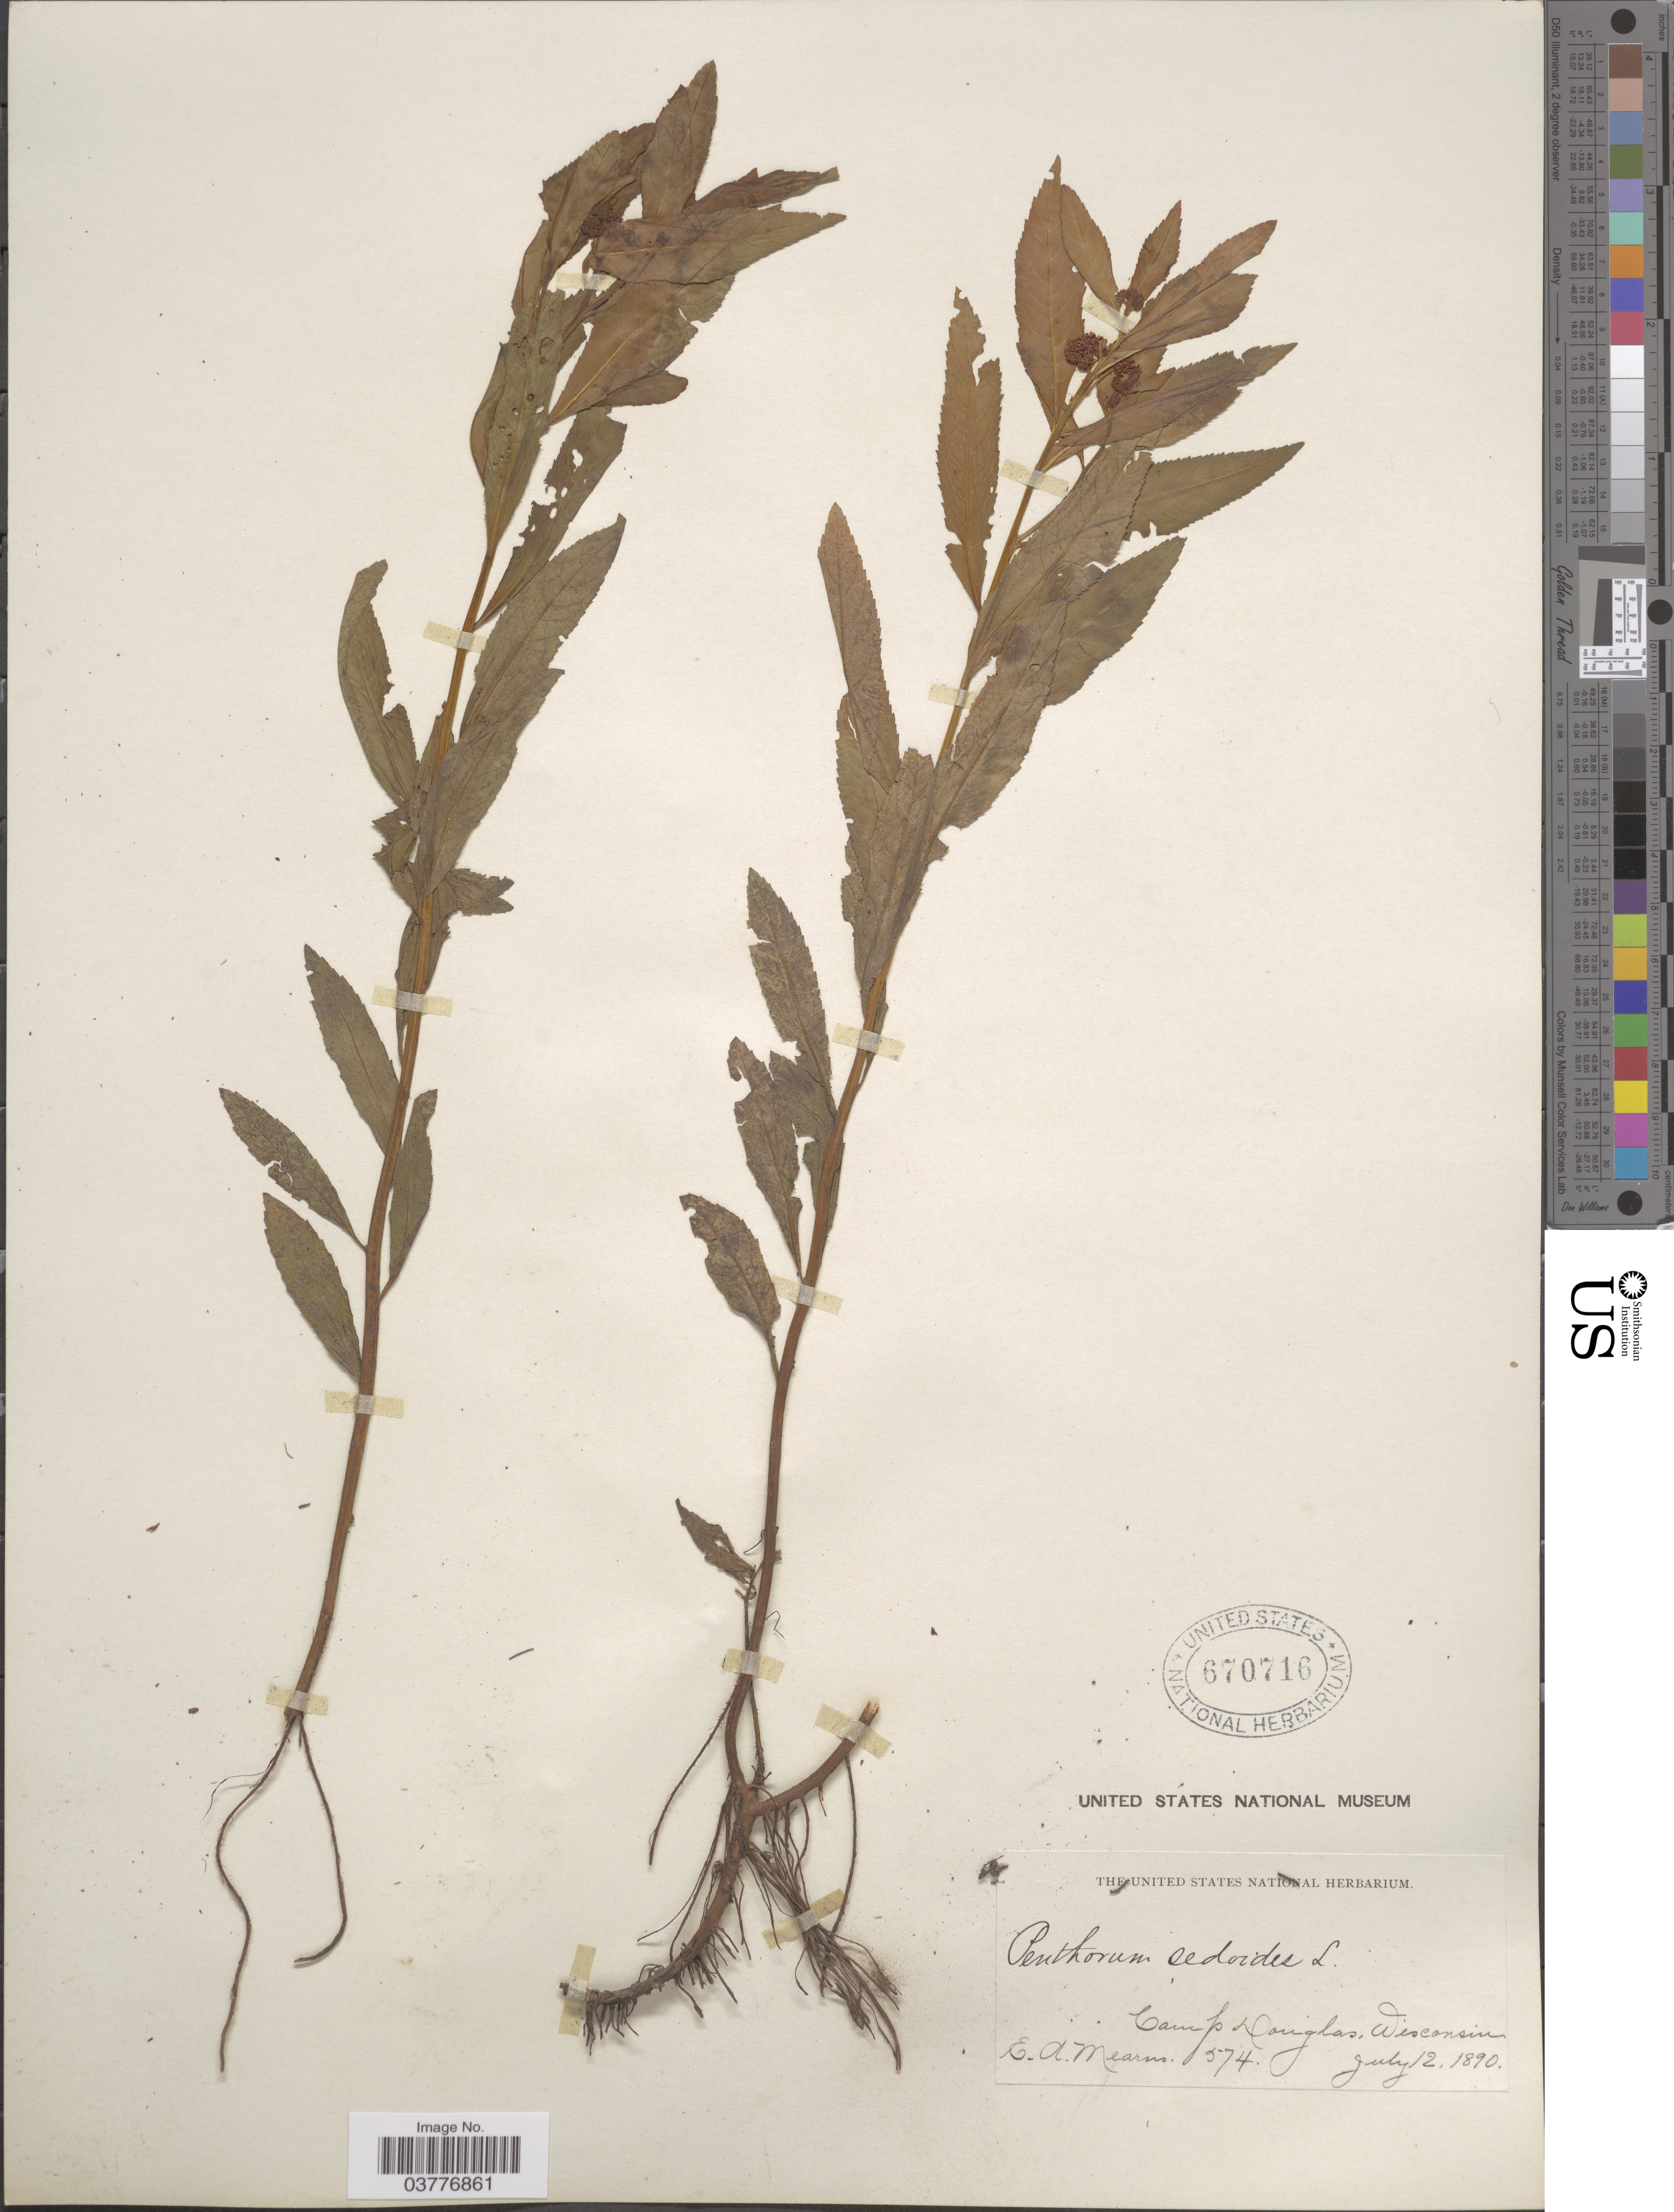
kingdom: Plantae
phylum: Tracheophyta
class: Magnoliopsida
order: Saxifragales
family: Penthoraceae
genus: Penthorum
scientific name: Penthorum sedoides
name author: L.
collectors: E. A. Mearns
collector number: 574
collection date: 1890-07-12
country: United States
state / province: Wisconsin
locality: Camp Douglas.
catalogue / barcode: US 670716